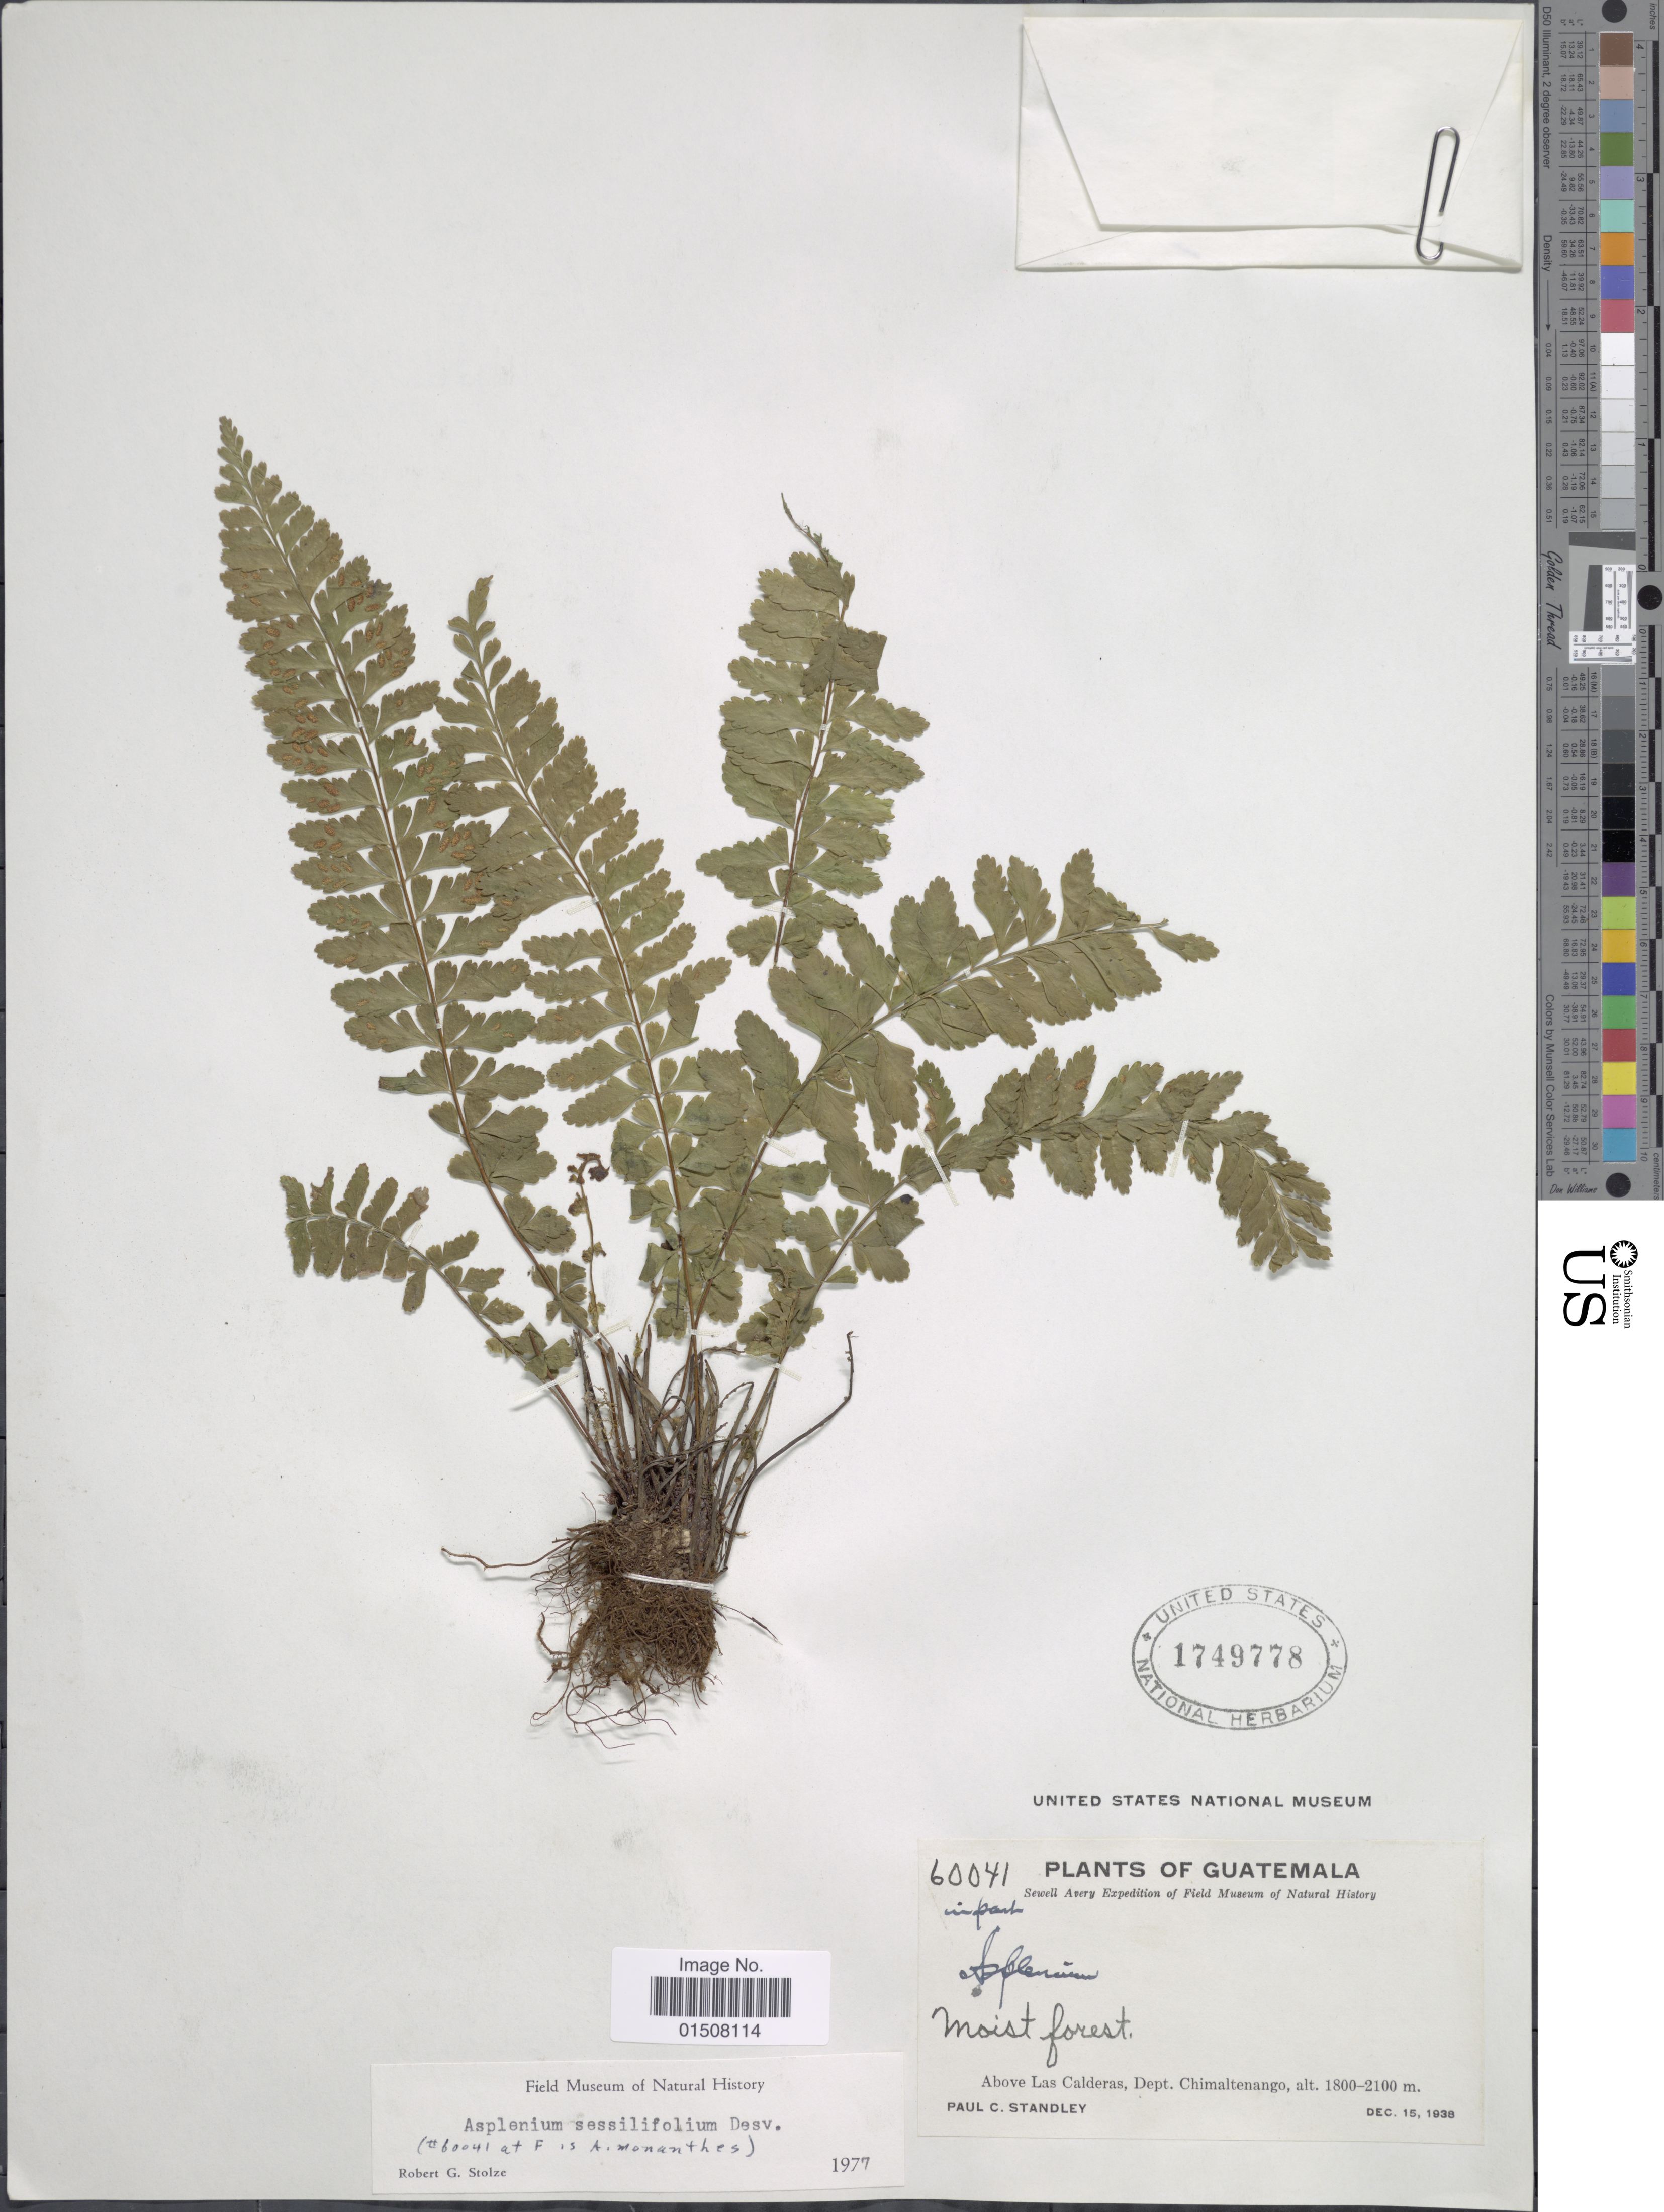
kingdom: Plantae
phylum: Tracheophyta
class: Polypodiopsida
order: Polypodiales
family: Aspleniaceae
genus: Asplenium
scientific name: Asplenium sessilifolium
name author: Desv.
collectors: P. C. Standley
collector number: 60041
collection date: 1938-12-15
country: Guatemala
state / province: Chimaltenango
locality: Above Las Calderas, Dept. Chimaltenango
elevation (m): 1800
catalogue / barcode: US 1749778